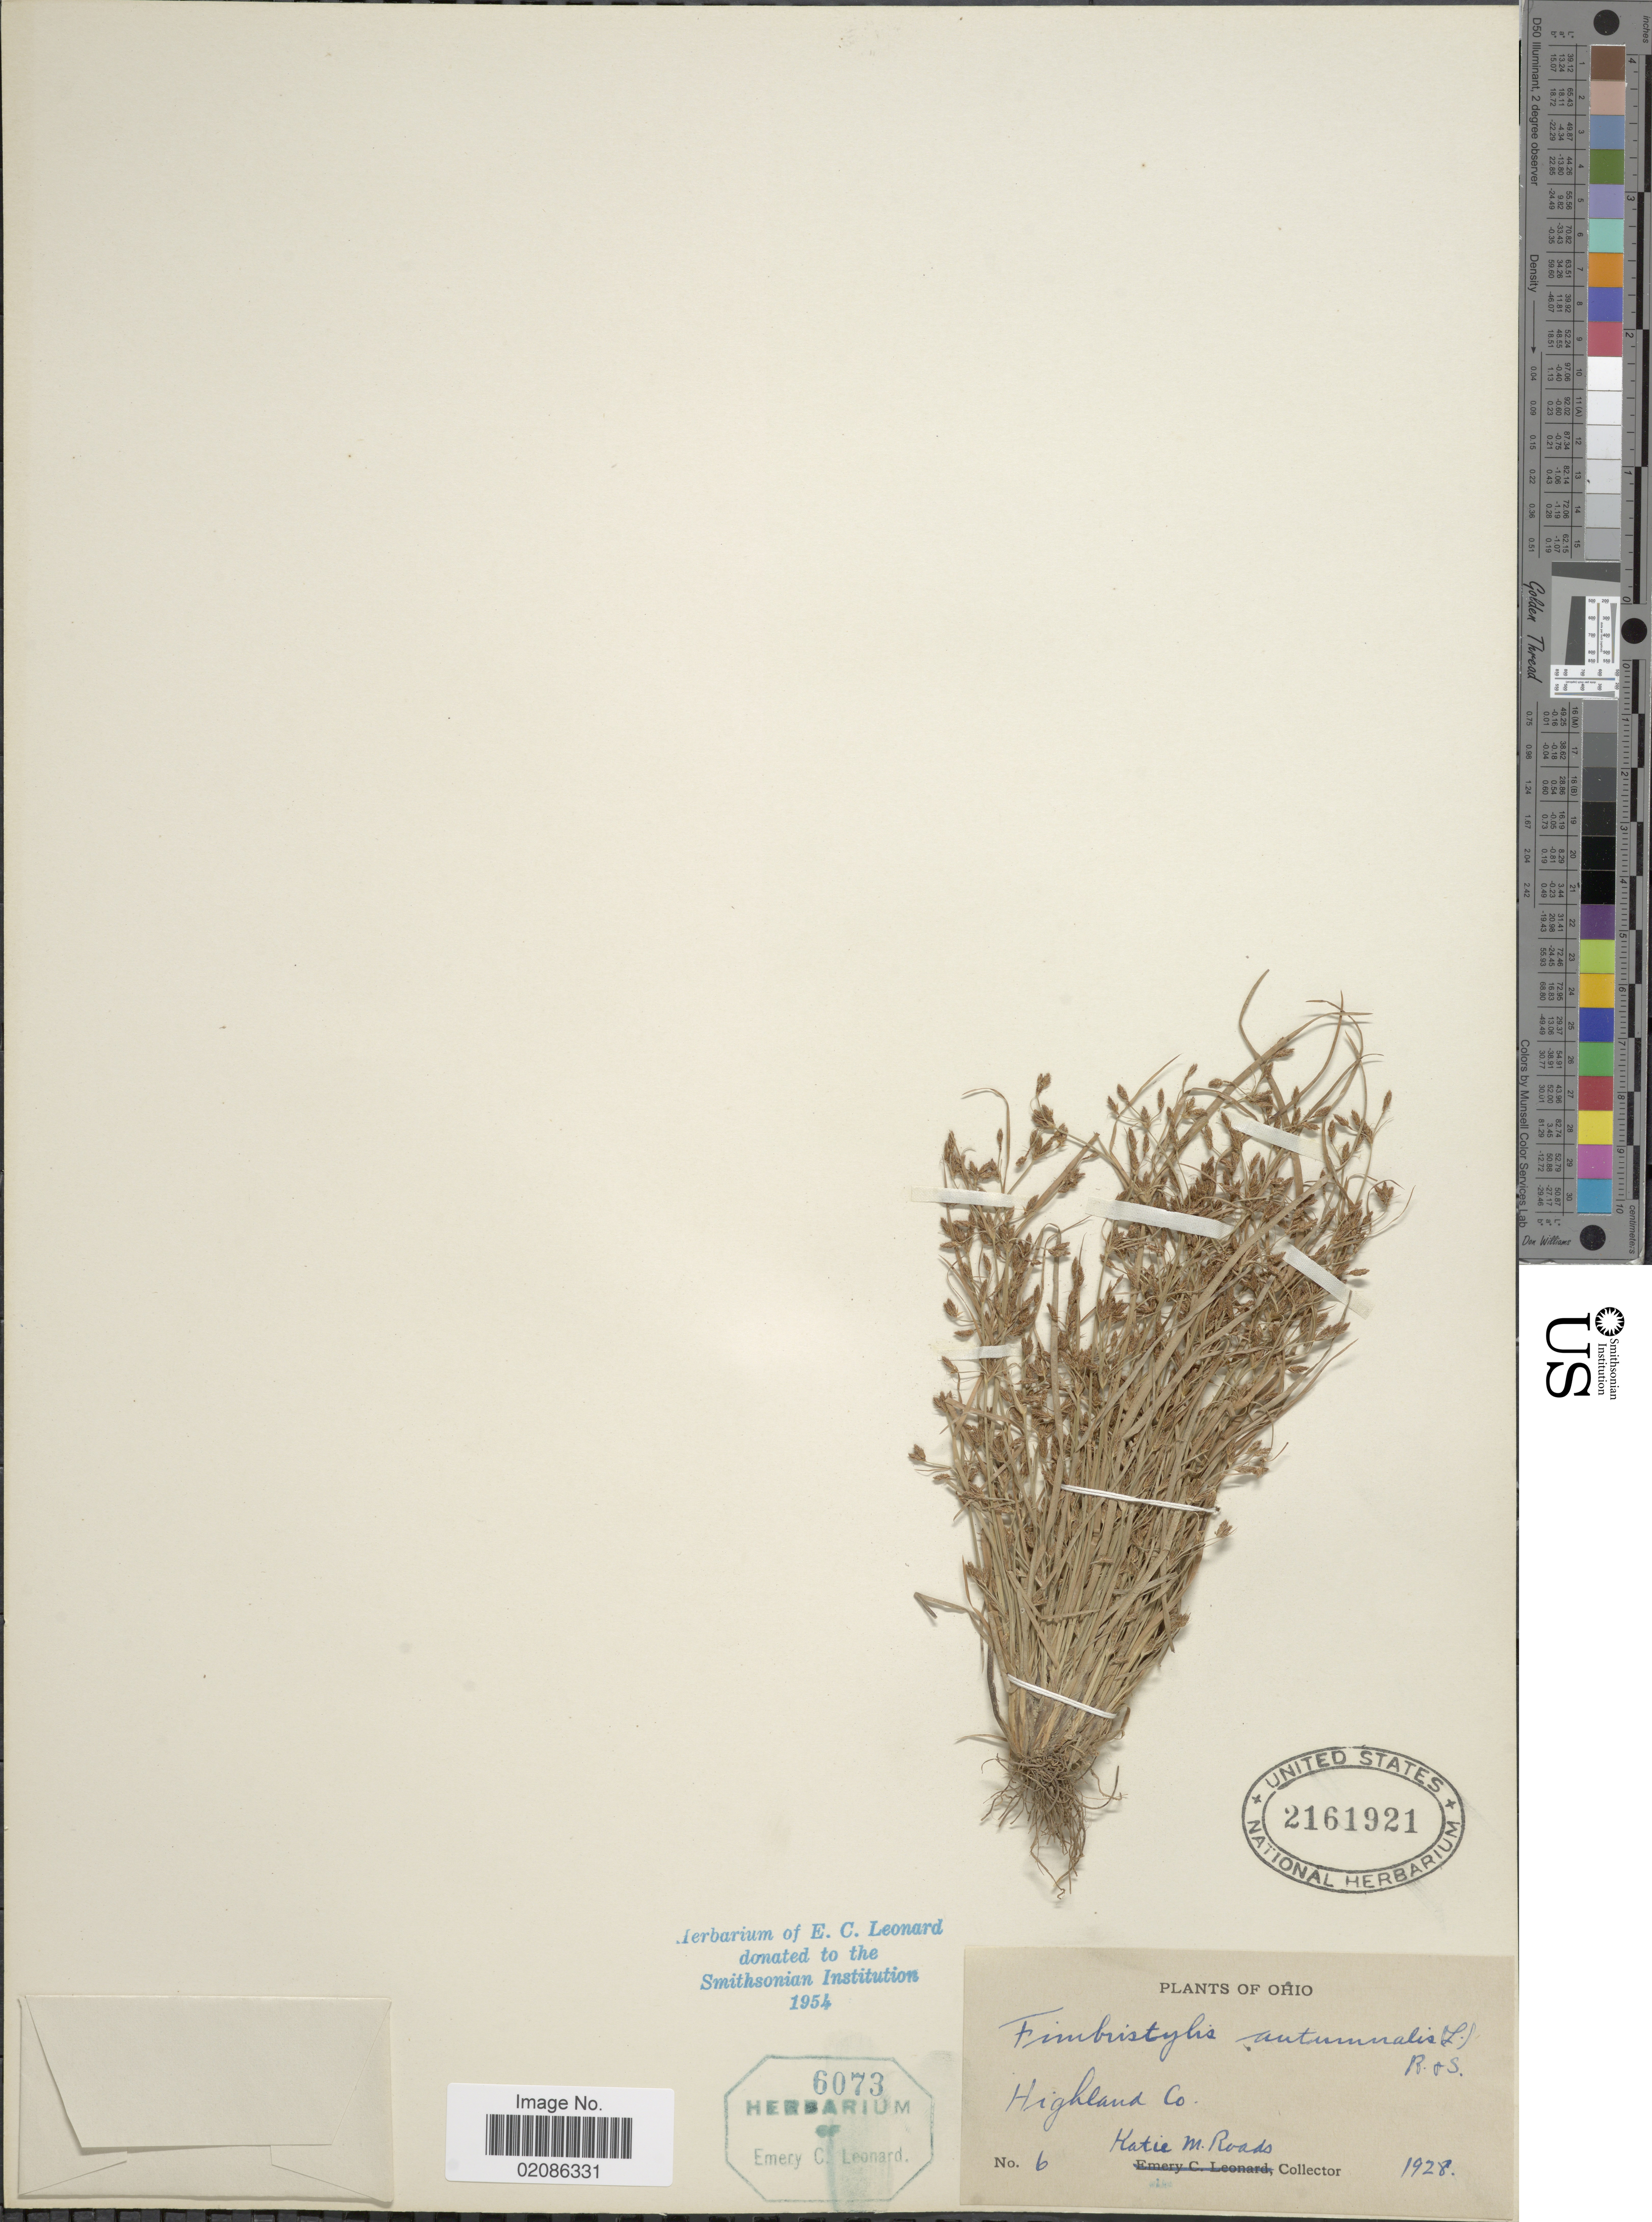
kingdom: Plantae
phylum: Tracheophyta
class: Liliopsida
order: Poales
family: Cyperaceae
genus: Fimbristylis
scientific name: Fimbristylis autumnalis (L.) Roem. & Schult.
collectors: K. Roads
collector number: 6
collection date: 1928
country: United States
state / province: Ohio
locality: Highland Co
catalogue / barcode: US 2161921